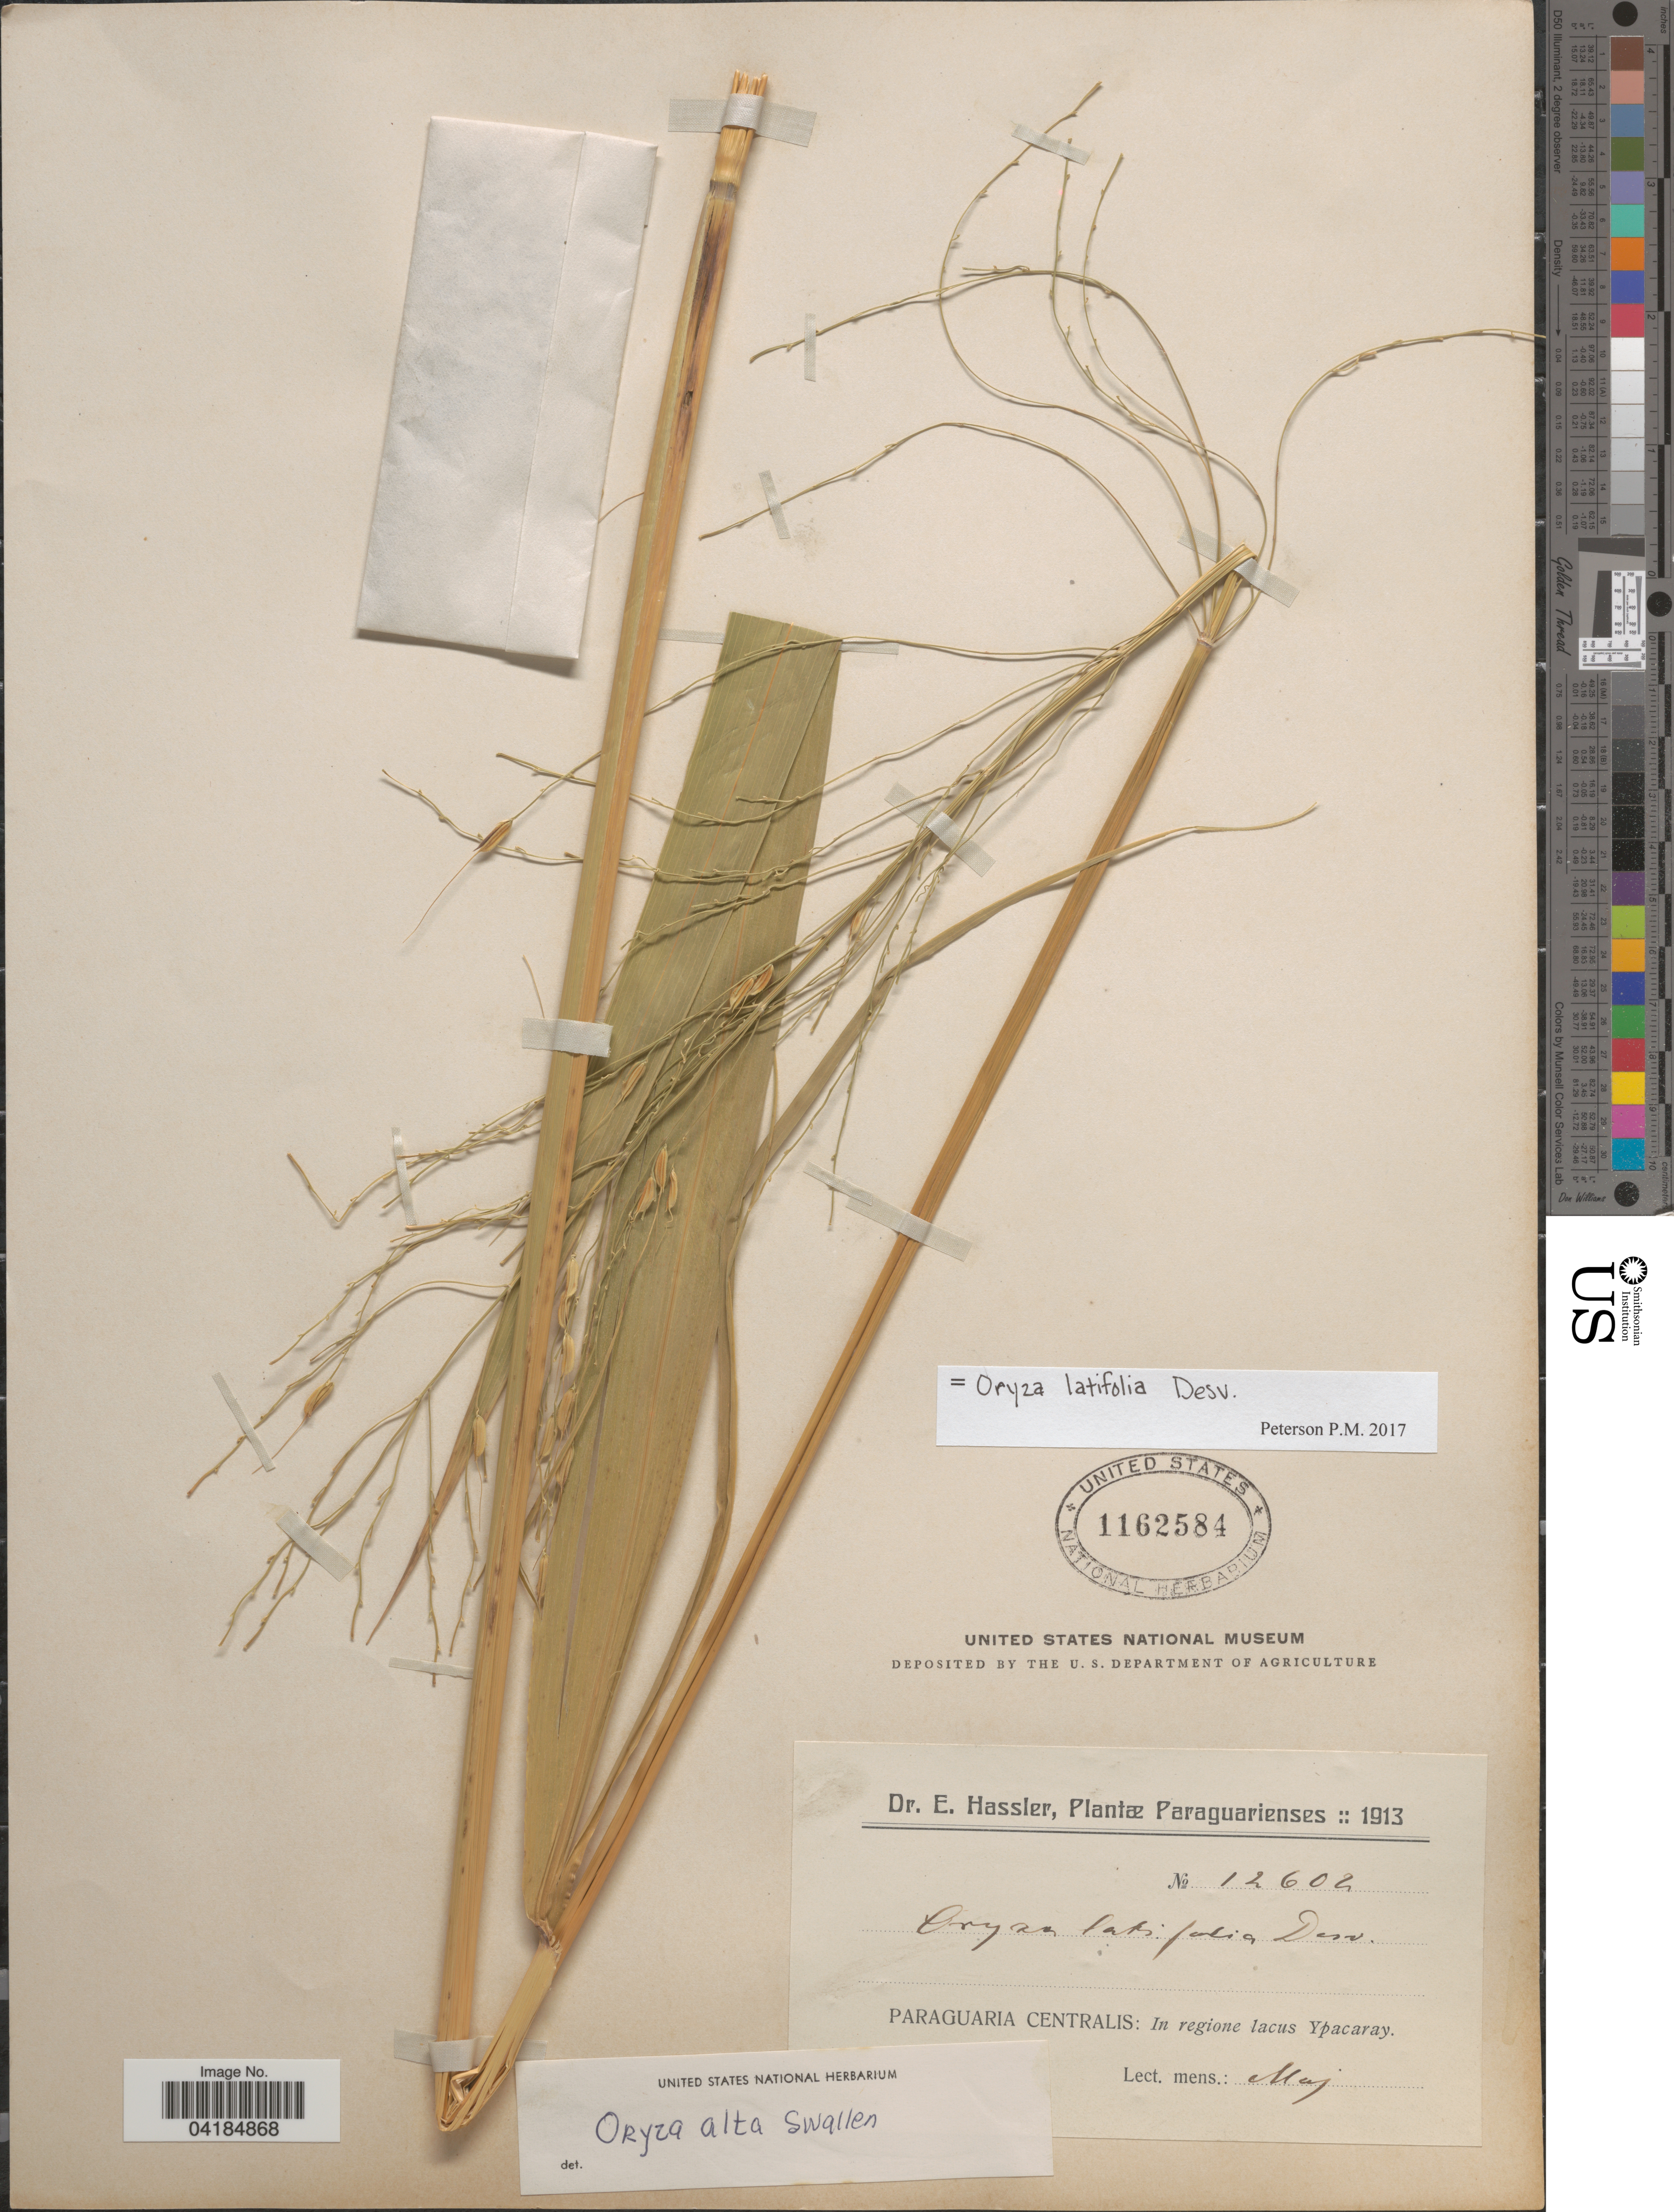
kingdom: Plantae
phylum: Tracheophyta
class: Liliopsida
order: Poales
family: Poaceae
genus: Oryza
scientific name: Oryza latifolia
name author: Desv.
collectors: E. Hassler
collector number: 12602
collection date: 1913-05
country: Paraguay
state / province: Paraguari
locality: Paraguarienses. Paraguaria Centralis: In regione lacus Ypacaray.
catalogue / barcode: US 1162584